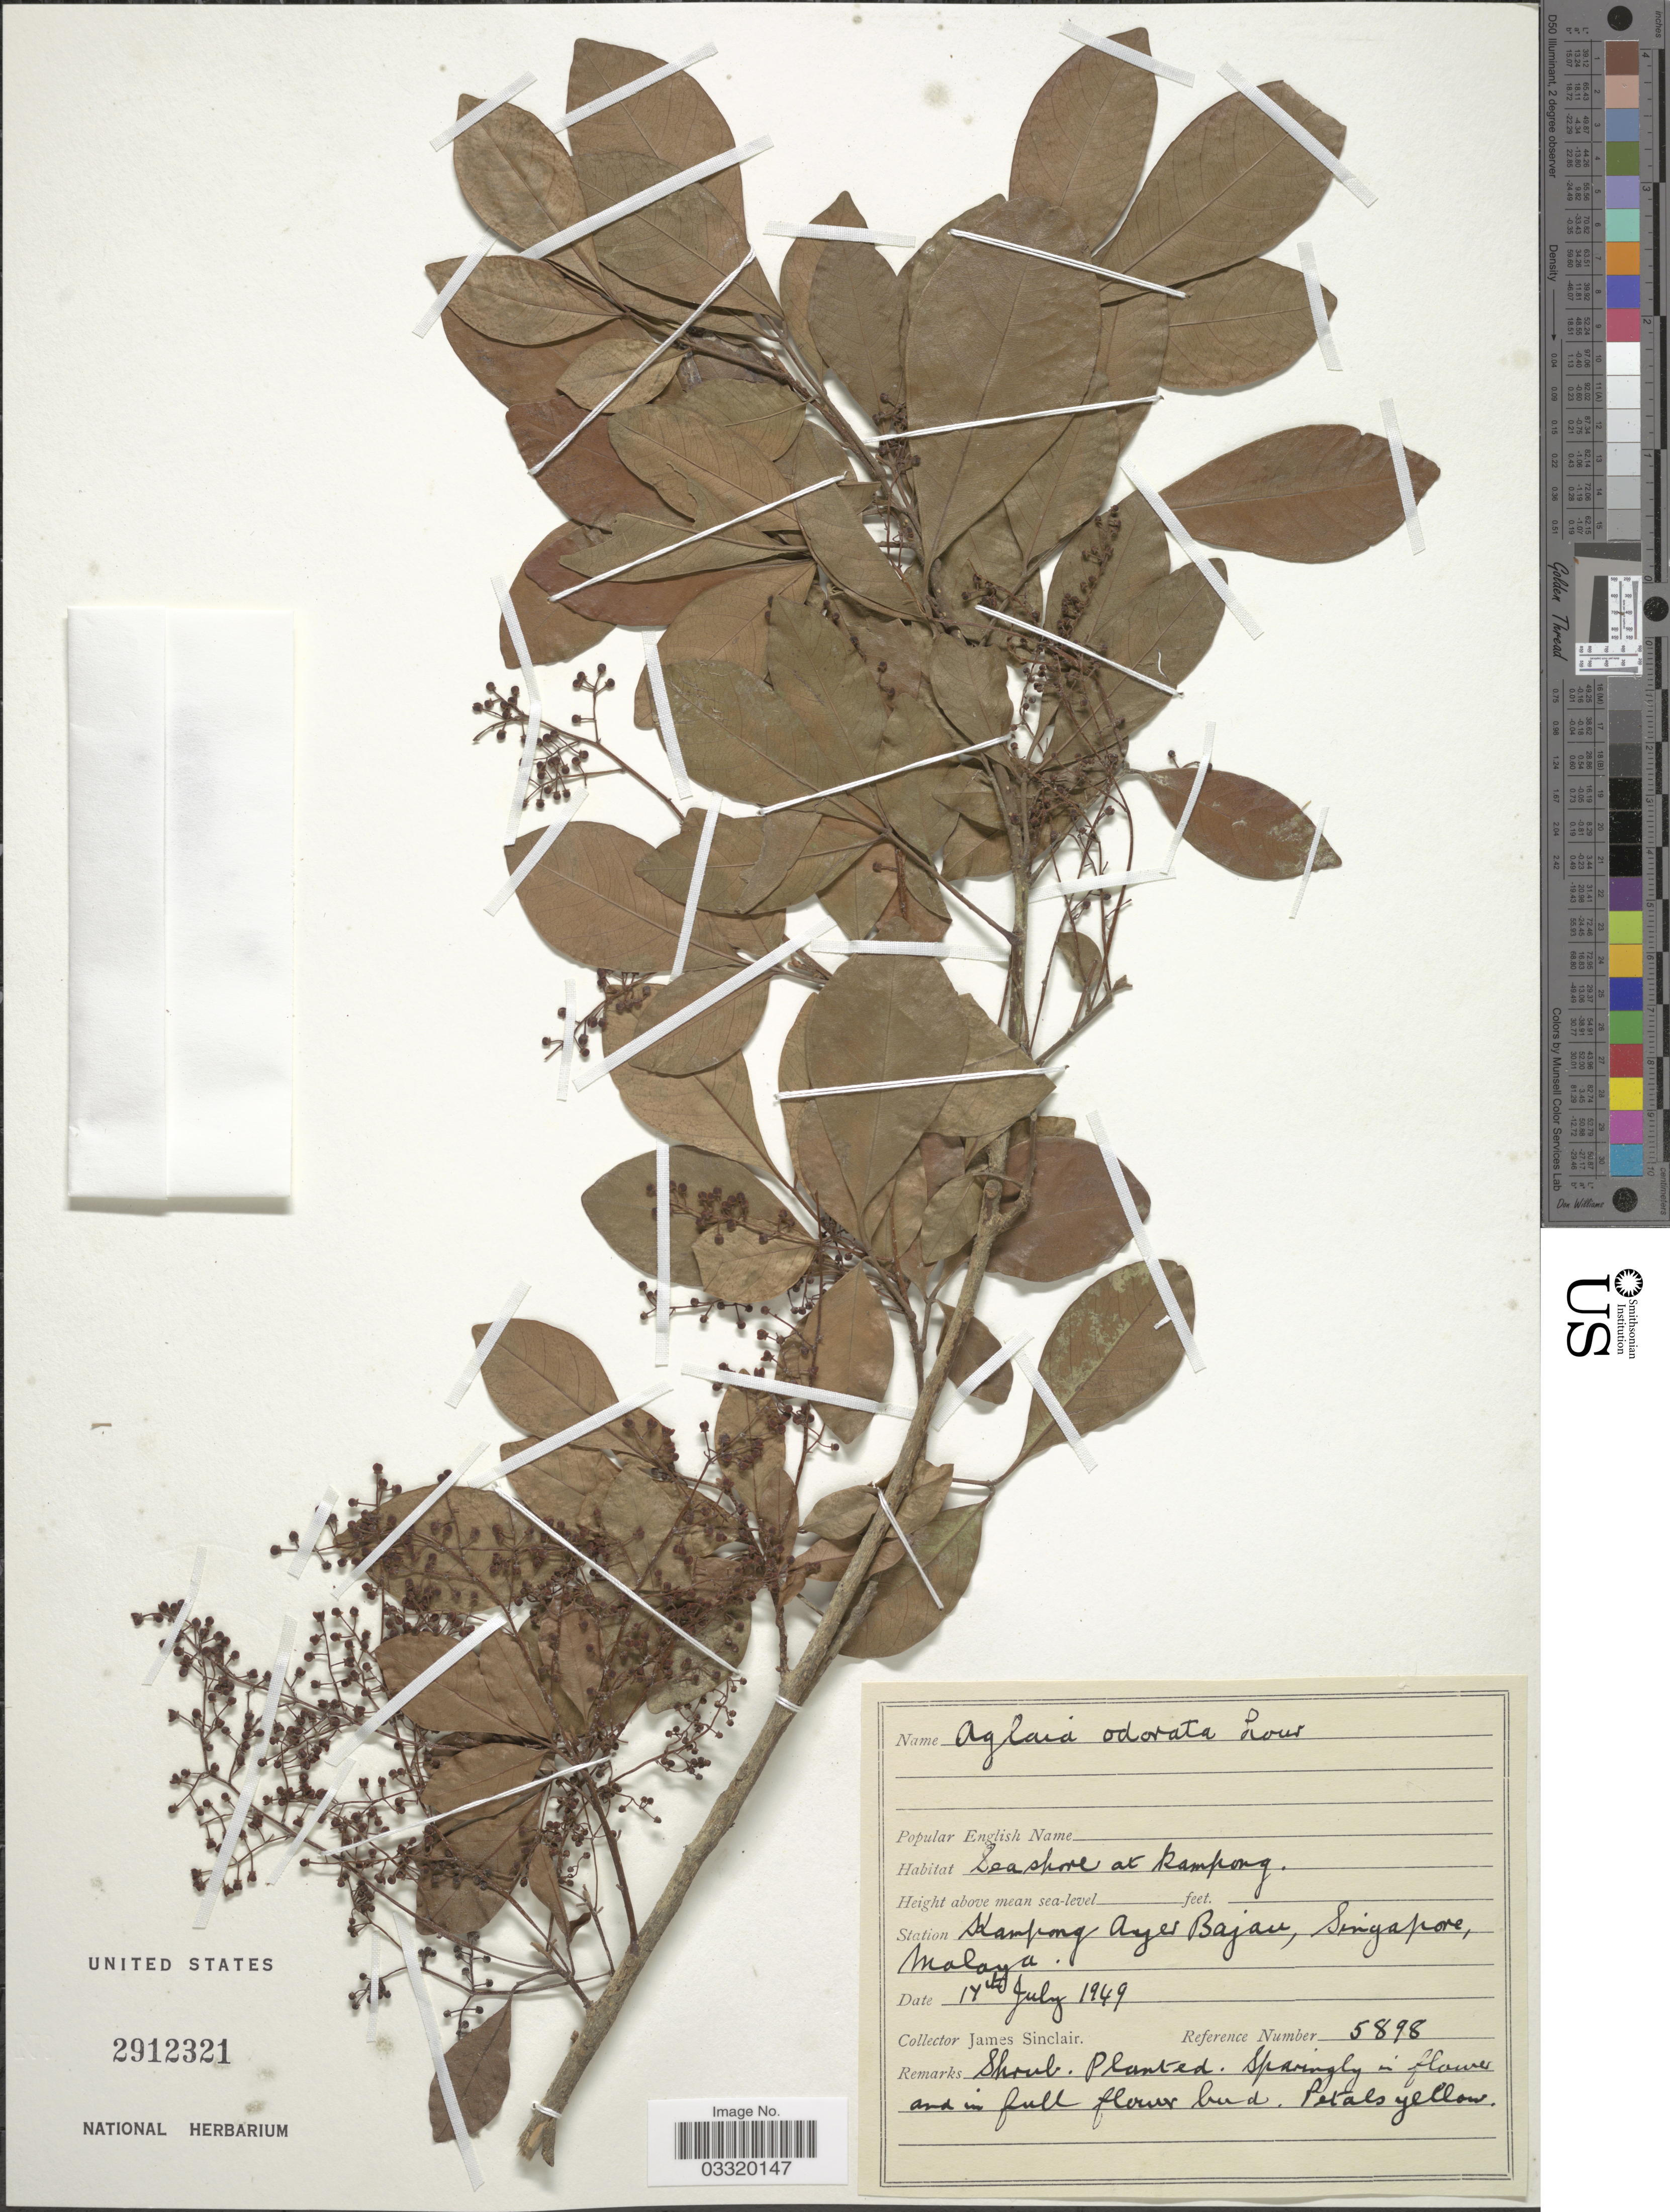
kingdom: Plantae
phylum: Tracheophyta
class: Magnoliopsida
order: Sapindales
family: Meliaceae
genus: Aglaia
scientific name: Aglaia odorata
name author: Lour.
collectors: J. Sinclair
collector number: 5898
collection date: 1949-07-17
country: Singapore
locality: Station Kampong Ayer Bajau, Singapore, Malaya.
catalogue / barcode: US 2912321